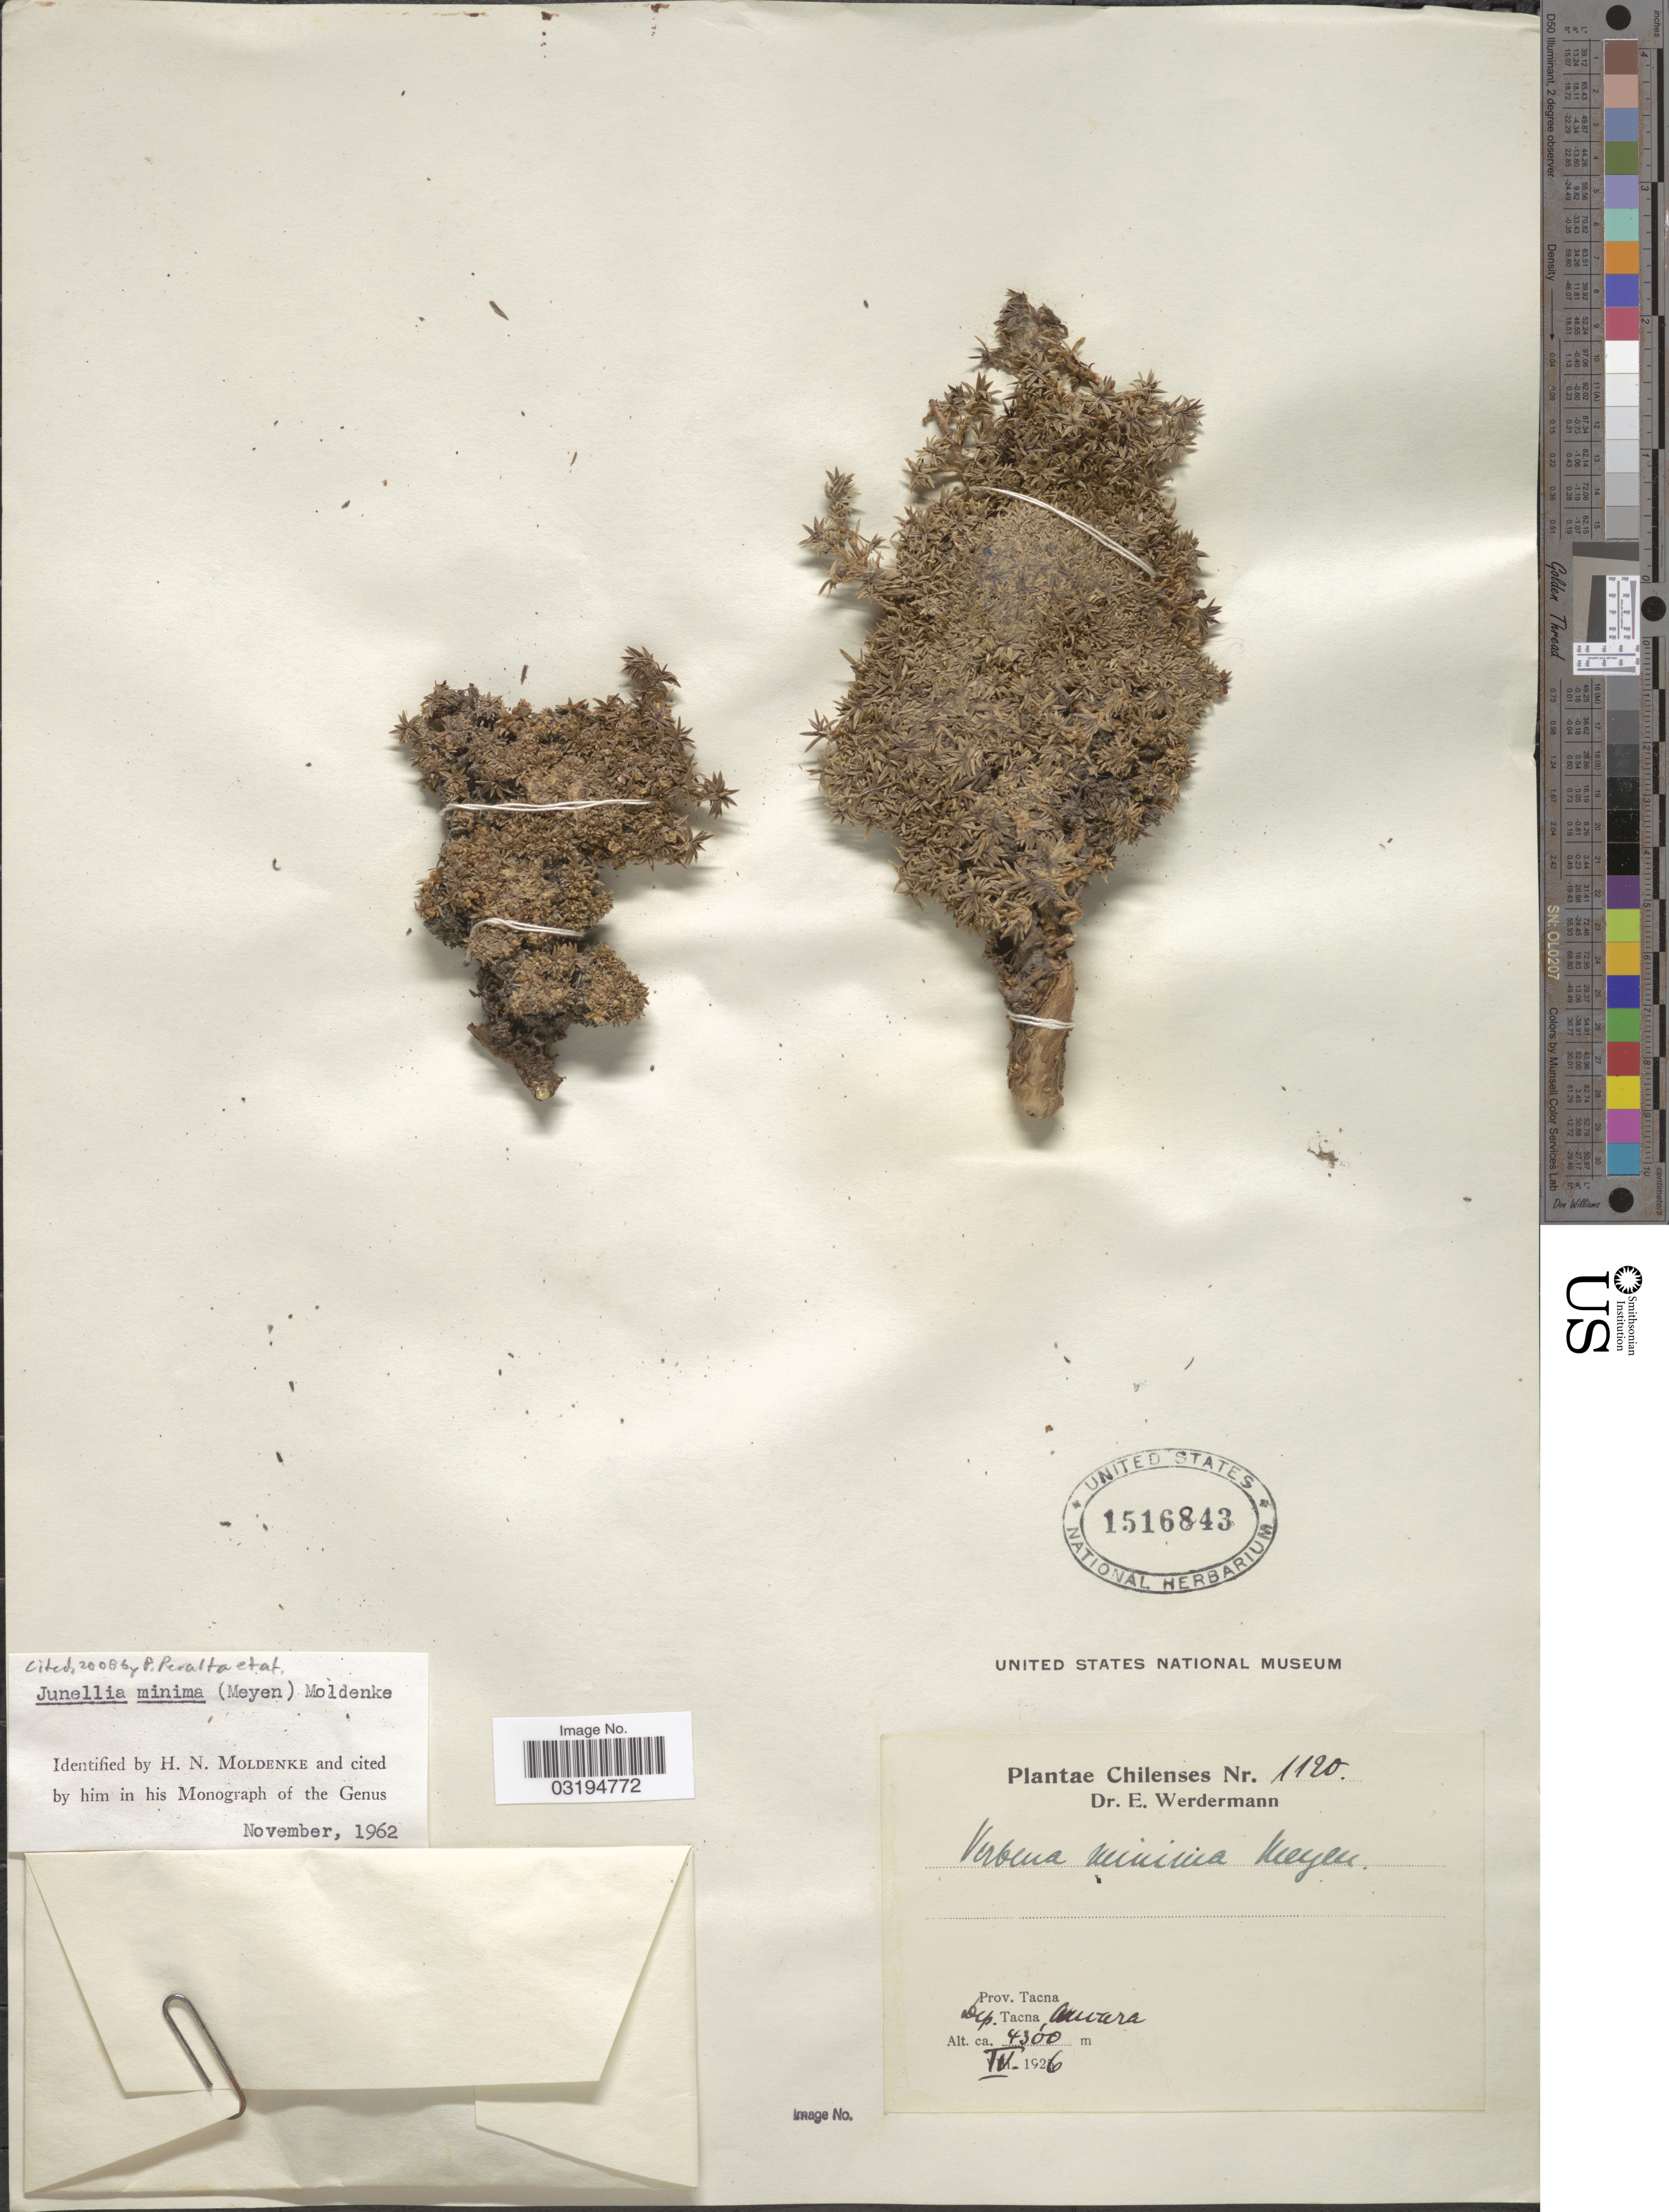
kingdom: Plantae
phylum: Tracheophyta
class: Magnoliopsida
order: Lamiales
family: Verbenaceae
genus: Junellia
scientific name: Junellia minima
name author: (Meyen) Moldenke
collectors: E. Wedermann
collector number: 1120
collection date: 1926-04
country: Chile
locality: Prov. Tacna. Dep. Tacna, Arurera. [interpreted]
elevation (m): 4300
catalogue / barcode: US 1516843